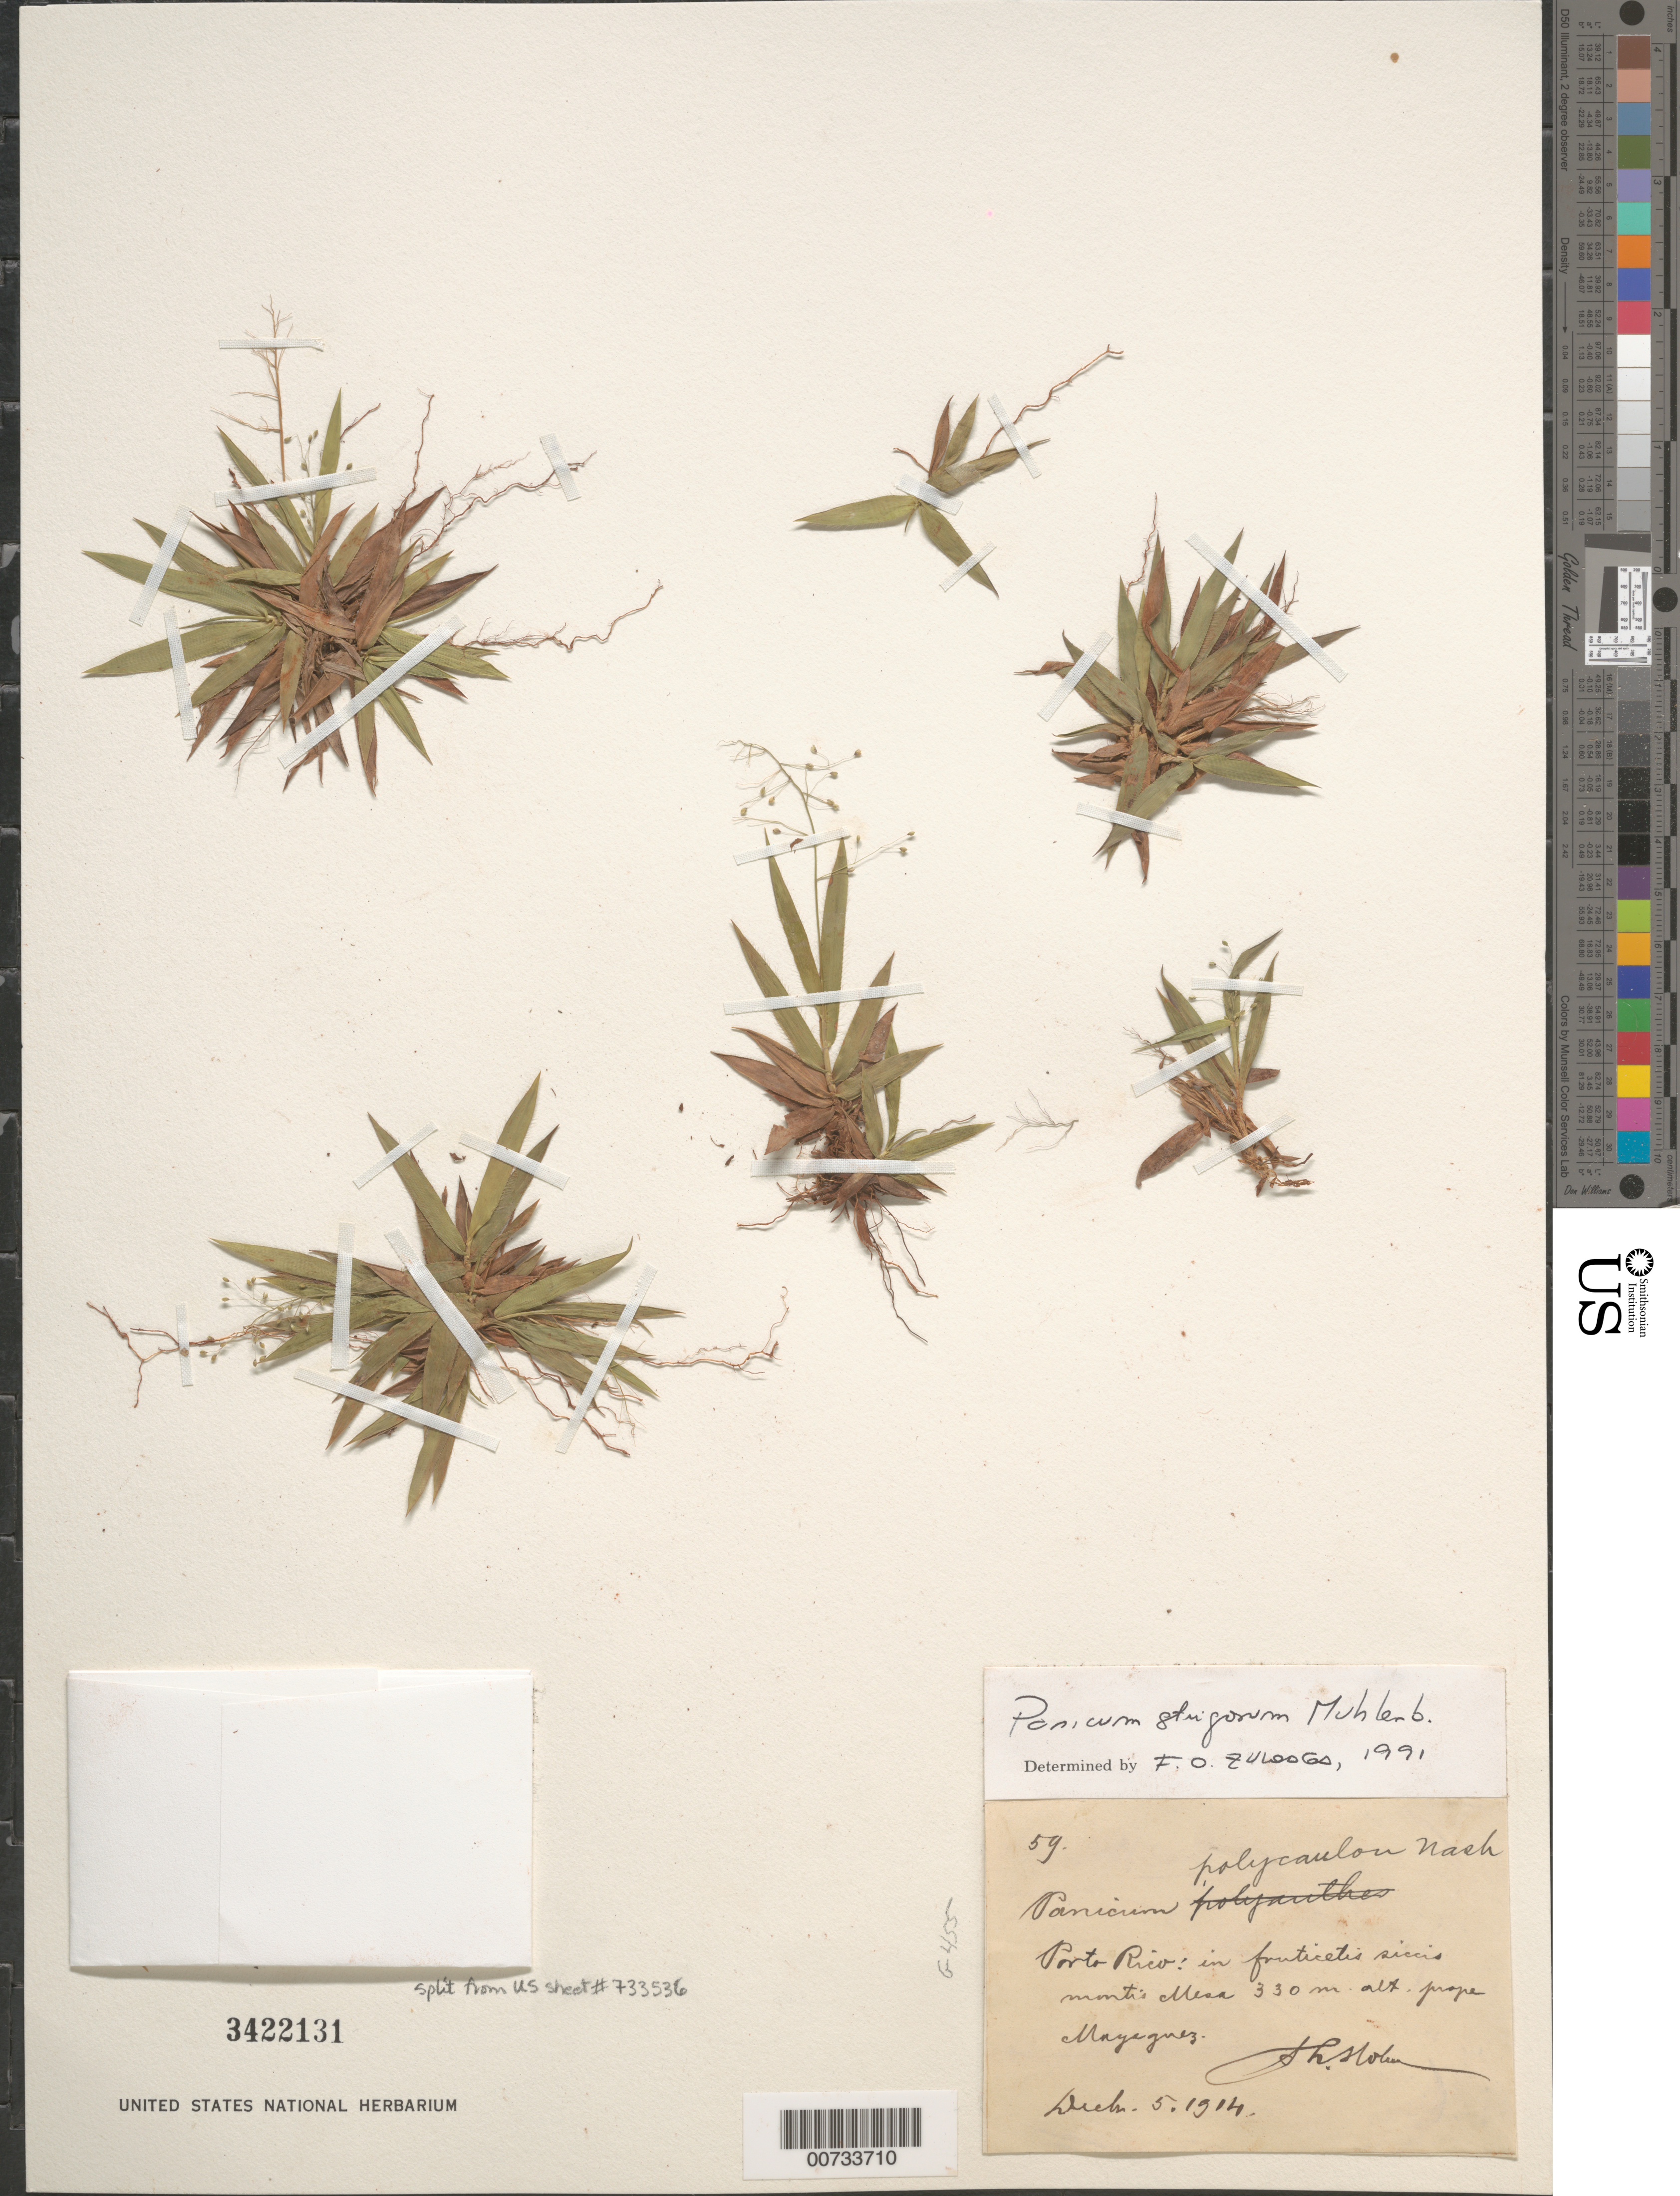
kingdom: Plantae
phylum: Tracheophyta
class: Liliopsida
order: Poales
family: Poaceae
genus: Dichanthelium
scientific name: Dichanthelium strigosum var. strigosum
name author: (Muhl. ex Elliott) Freckmann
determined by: Zuloaga, F. O.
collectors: H. T. Holm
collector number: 59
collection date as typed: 05 Dec 1914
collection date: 1914-12-05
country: Puerto Rico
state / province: Mayagüez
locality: Mayaguez, Montis Mesa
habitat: In fruticetis siccis Montis Mesa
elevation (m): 330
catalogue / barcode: US 3422131